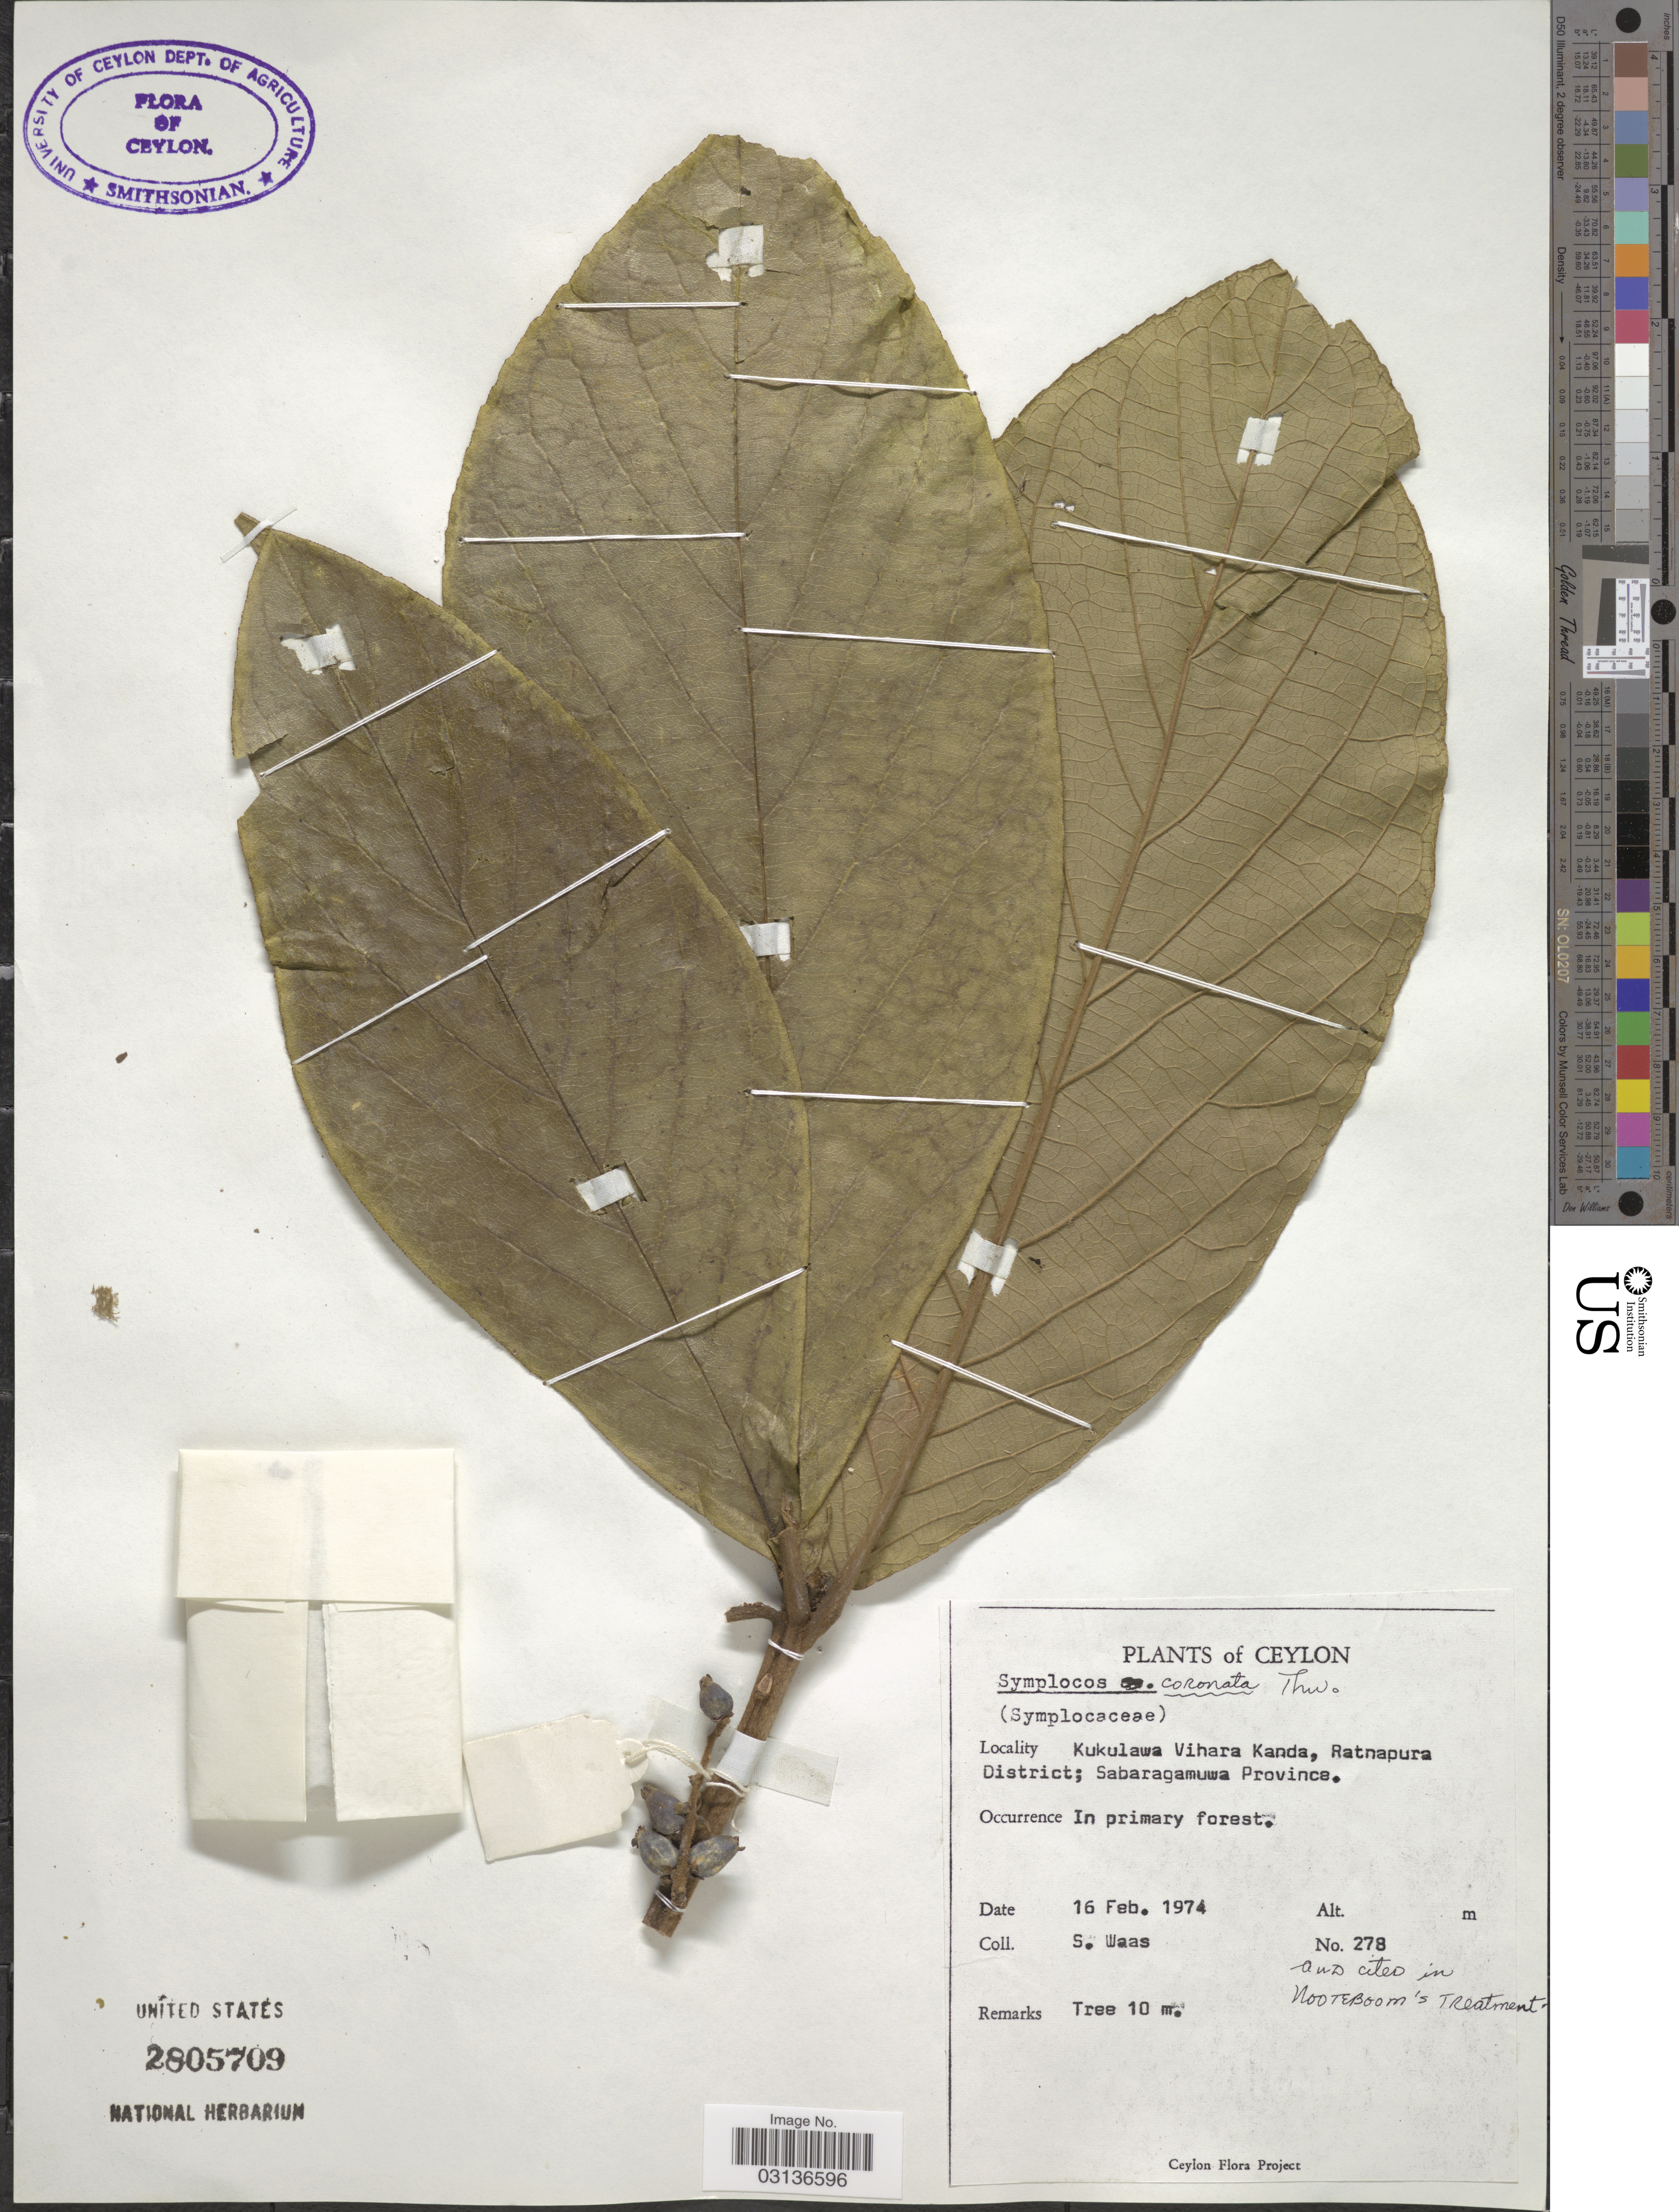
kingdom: Plantae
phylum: Tracheophyta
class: Magnoliopsida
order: Ericales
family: Symplocaceae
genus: Symplocos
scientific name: Symplocos coronata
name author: Thwaites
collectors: S. Waas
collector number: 278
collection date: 1974-02-16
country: Sri Lanka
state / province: Sabaragamuwa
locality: Ceylon. Kukulawa Vihara Kanda, Ratnapura District.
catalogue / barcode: US 2805709